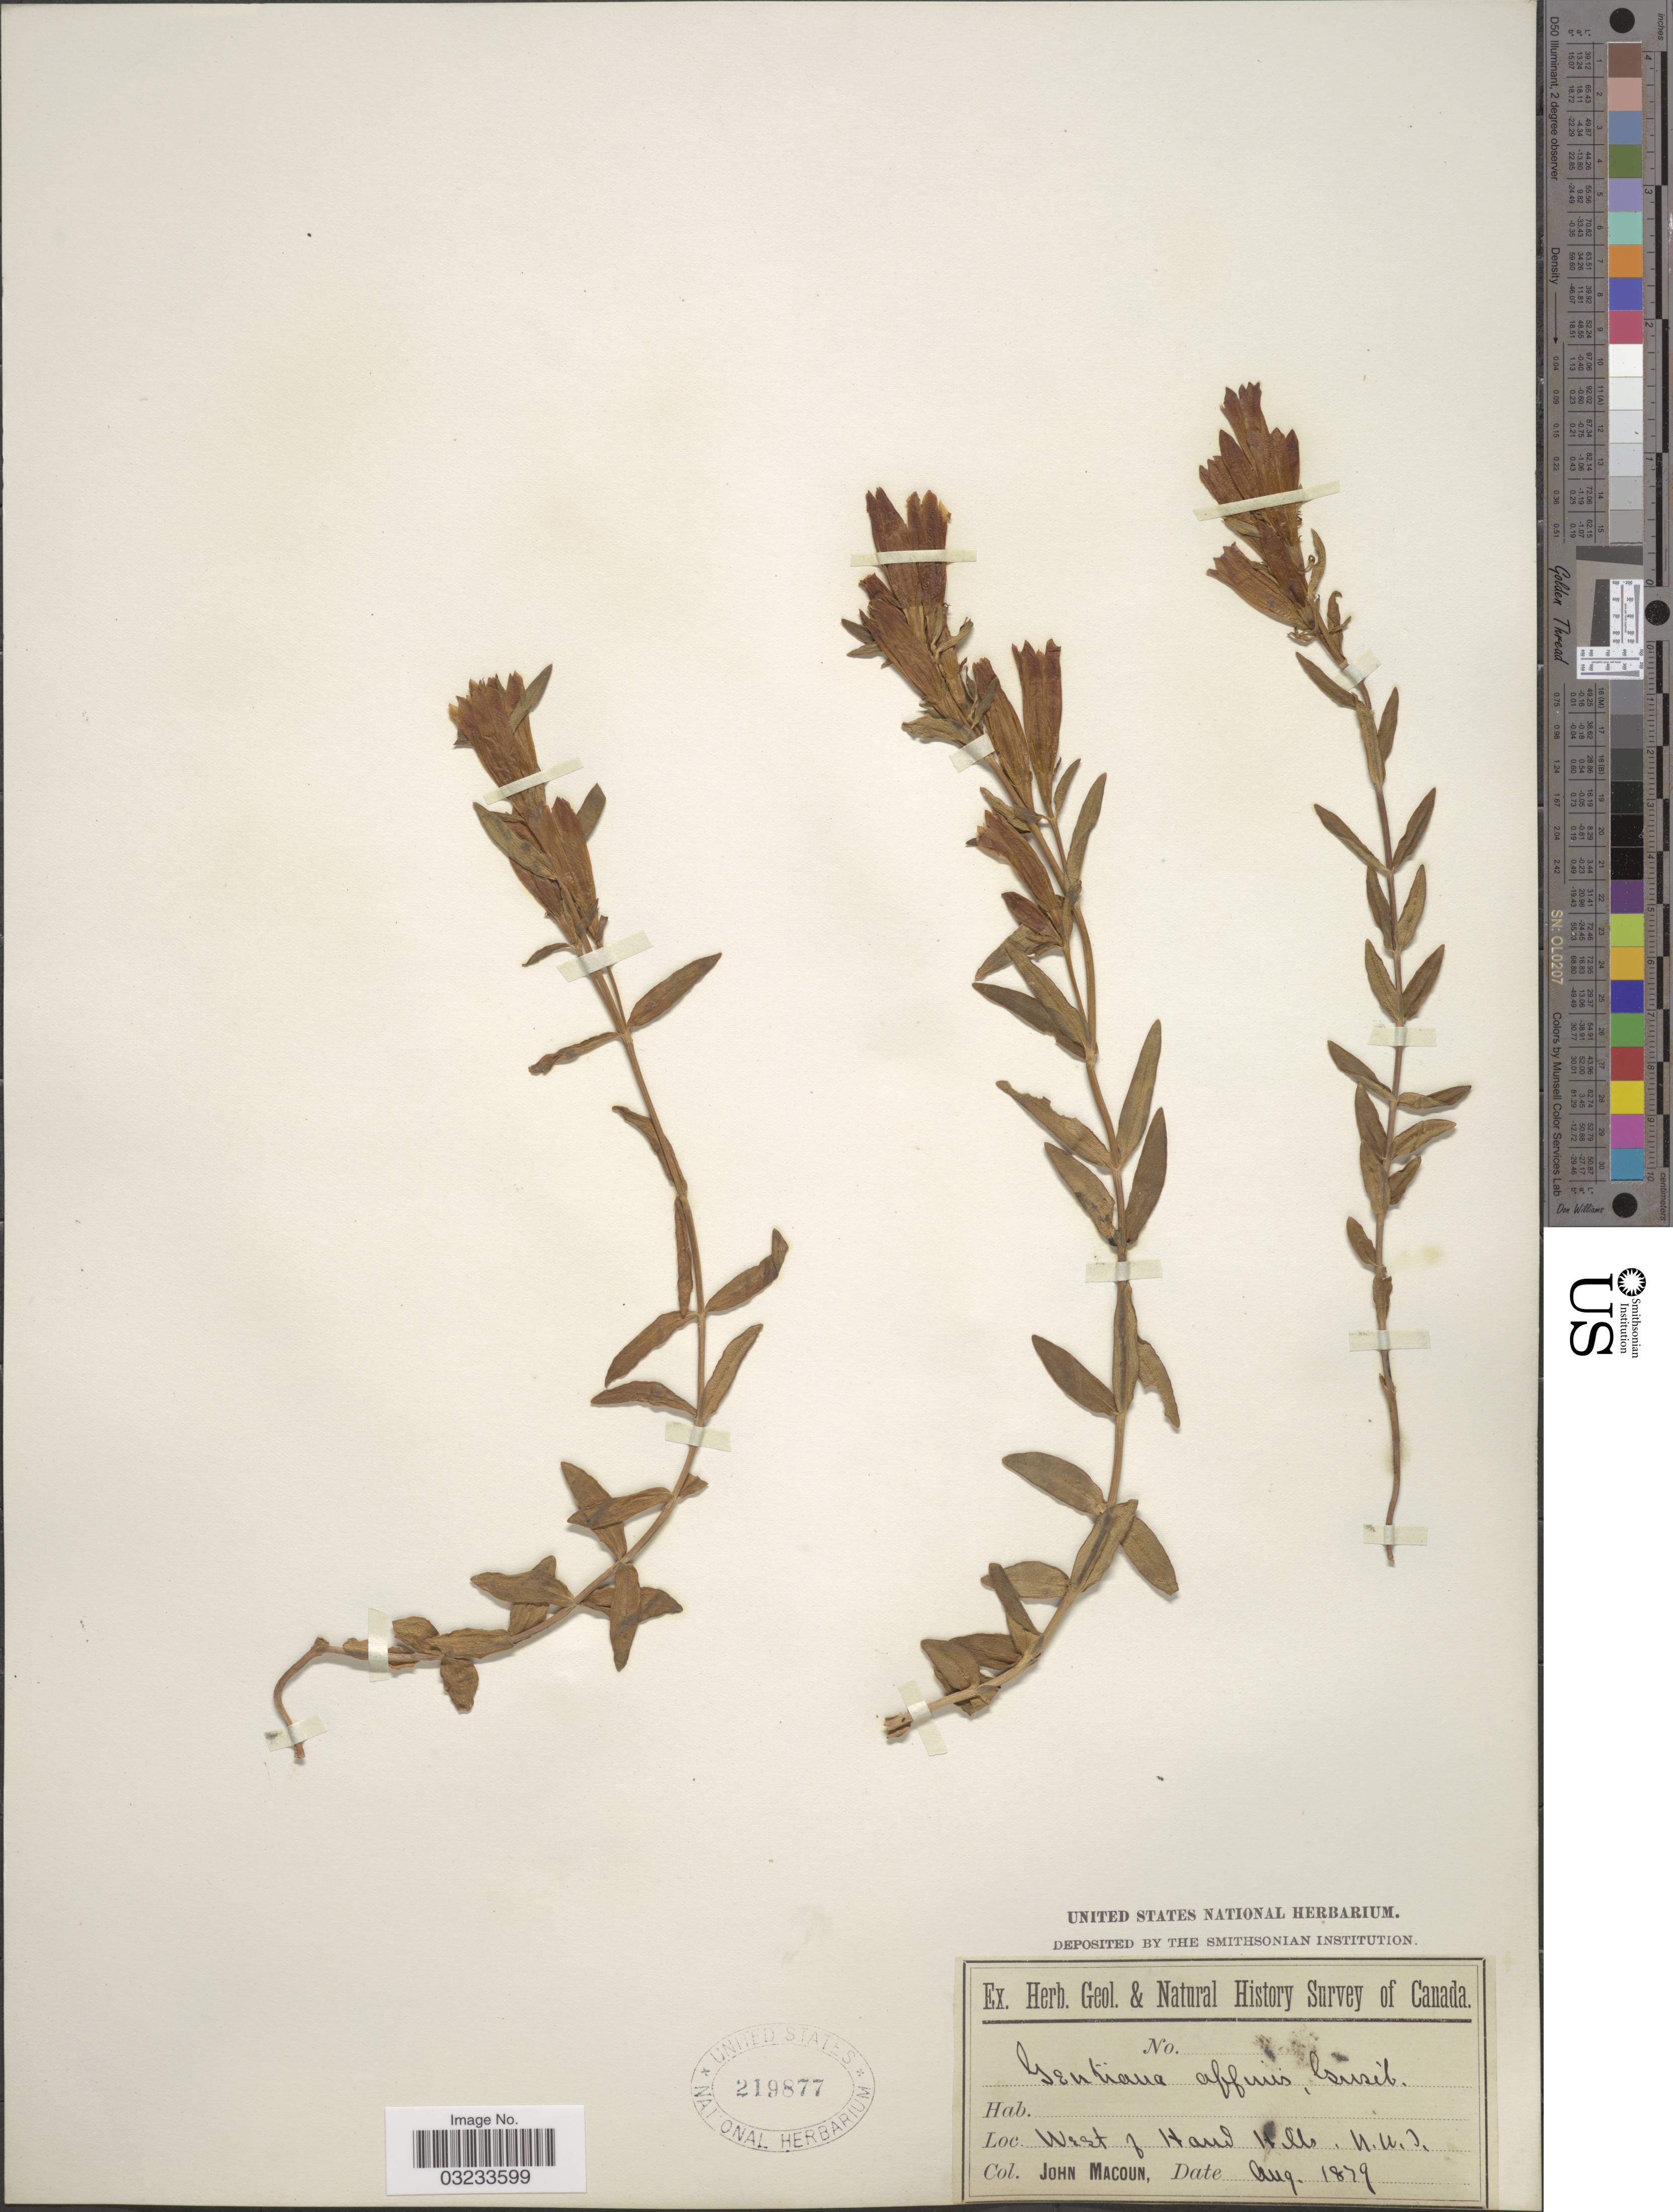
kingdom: Plantae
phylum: Tracheophyta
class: Magnoliopsida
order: Gentianales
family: Gentianaceae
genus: Gentiana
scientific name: Gentiana affinis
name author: Griseb.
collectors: J. Macoun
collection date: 1879-08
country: Canada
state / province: Northwest Territories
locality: West of Hand Hills.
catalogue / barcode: US 219877